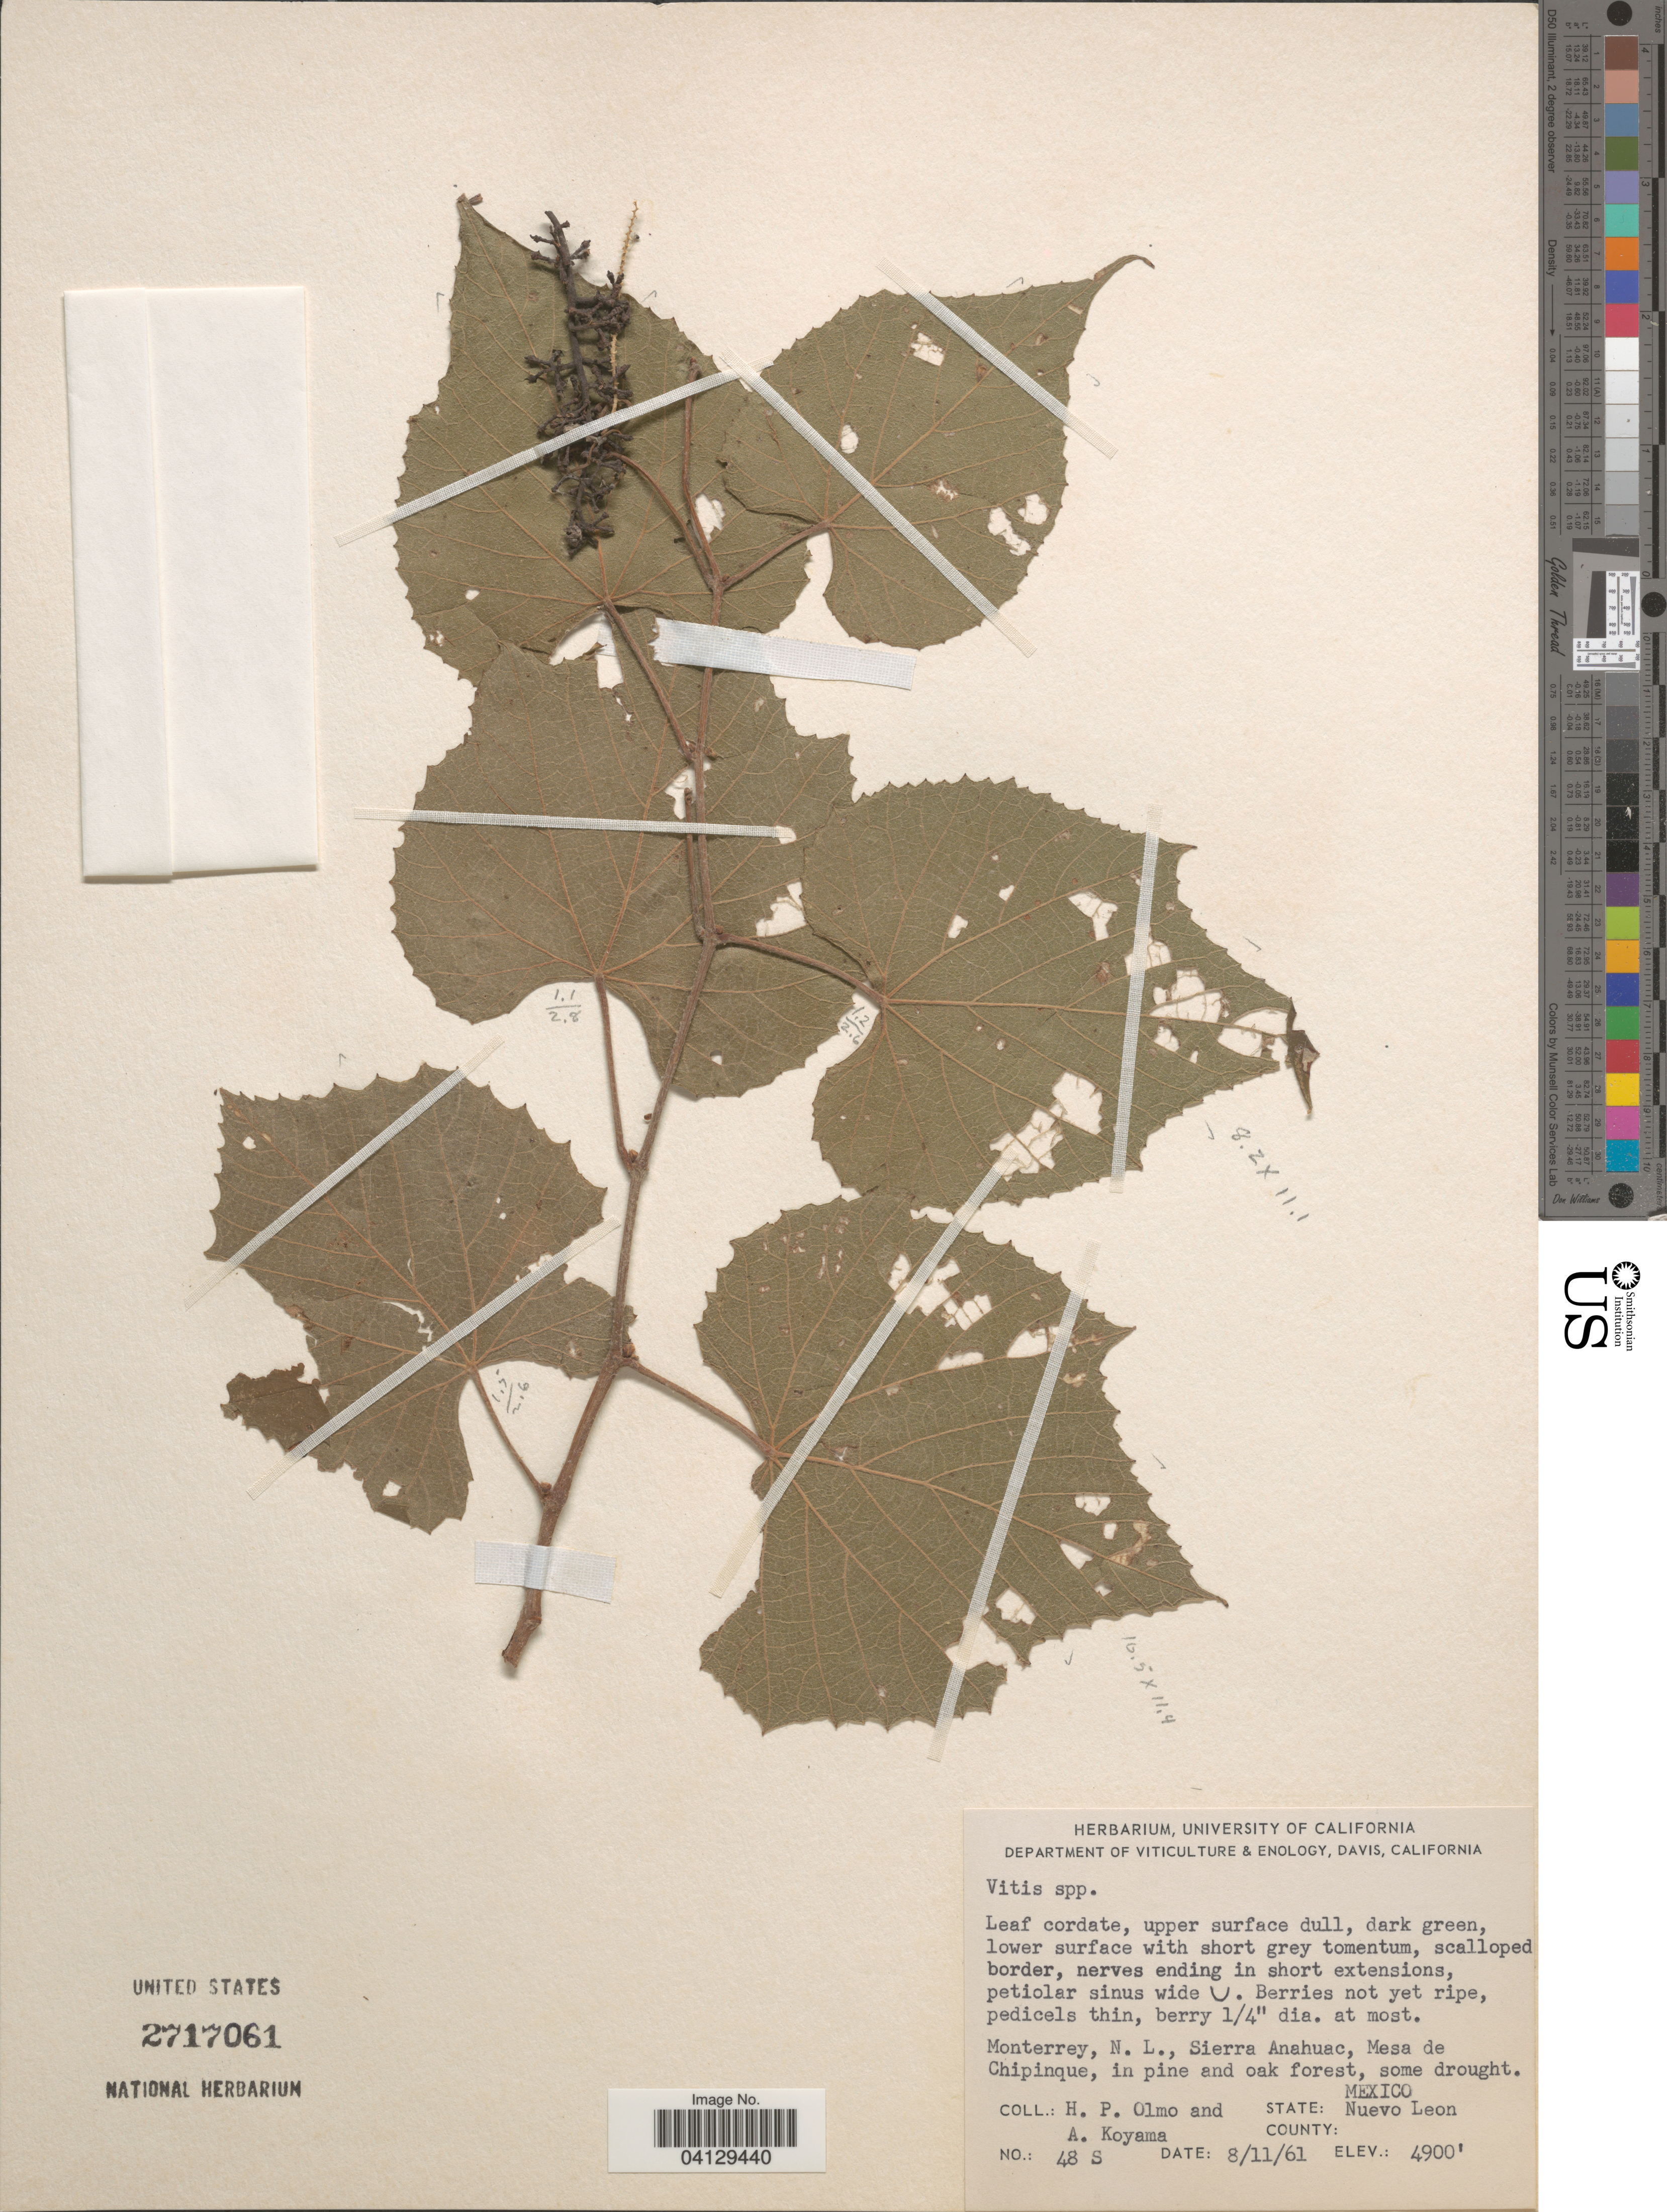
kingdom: Plantae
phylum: Tracheophyta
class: Magnoliopsida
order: Vitales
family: Vitaceae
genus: Vitis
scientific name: Vitis sp.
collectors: H. Olmo & A. Koyama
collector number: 48S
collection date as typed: Transcribed d/m/y: 11/8/61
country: Mexico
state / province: Nuevo León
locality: Monterrey, Sierra Anahuac, Mesa de Chipinque.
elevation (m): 1494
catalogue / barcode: US 2717061